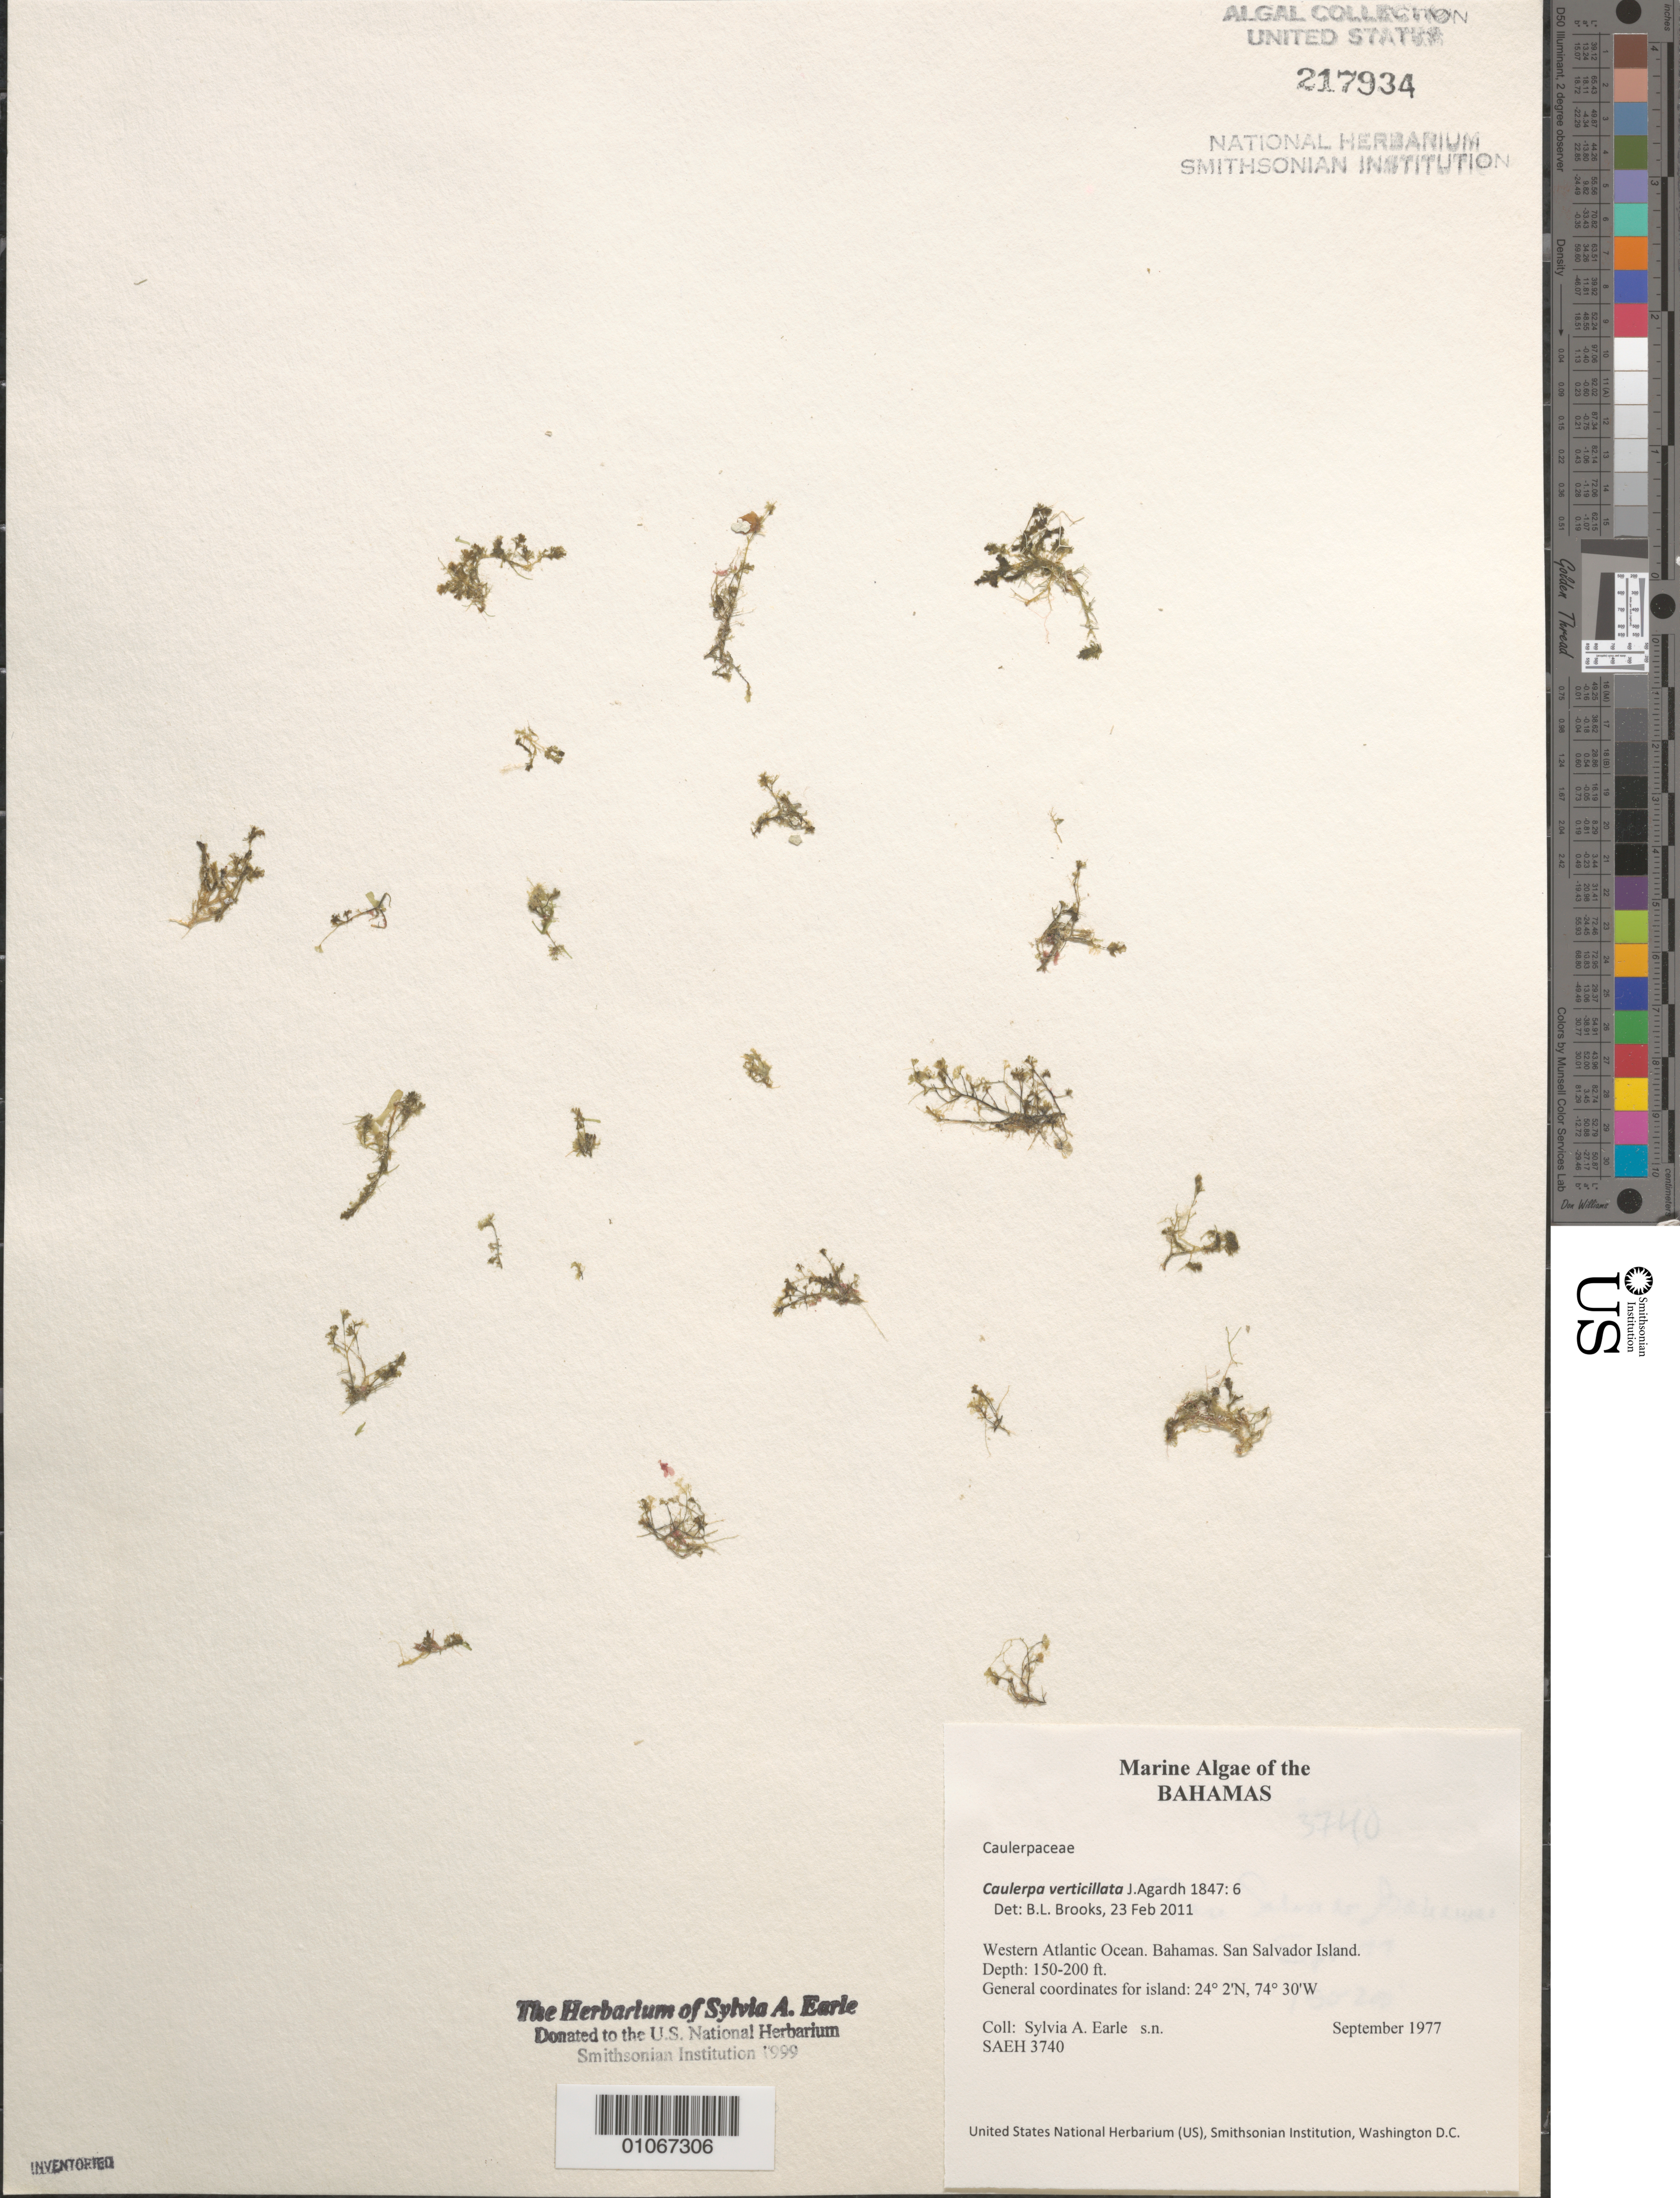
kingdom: Plantae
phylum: Chlorophyta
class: Ulvophyceae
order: Bryopsidales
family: Caulerpaceae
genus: Caulerpa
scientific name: Caulerpa verticillata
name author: J. Agardh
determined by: Brooks, B. L., (BOT), Smithsonian Institution - National Museum of Natural History (UNITED STATES)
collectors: S. A. Earle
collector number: SAEH 3740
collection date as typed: Sep 1977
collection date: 1977-09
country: Bahamas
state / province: San Salvador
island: San Salvador Island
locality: Western Atlantic Ocean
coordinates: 24 2'N, 74 30'W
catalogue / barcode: US 217934